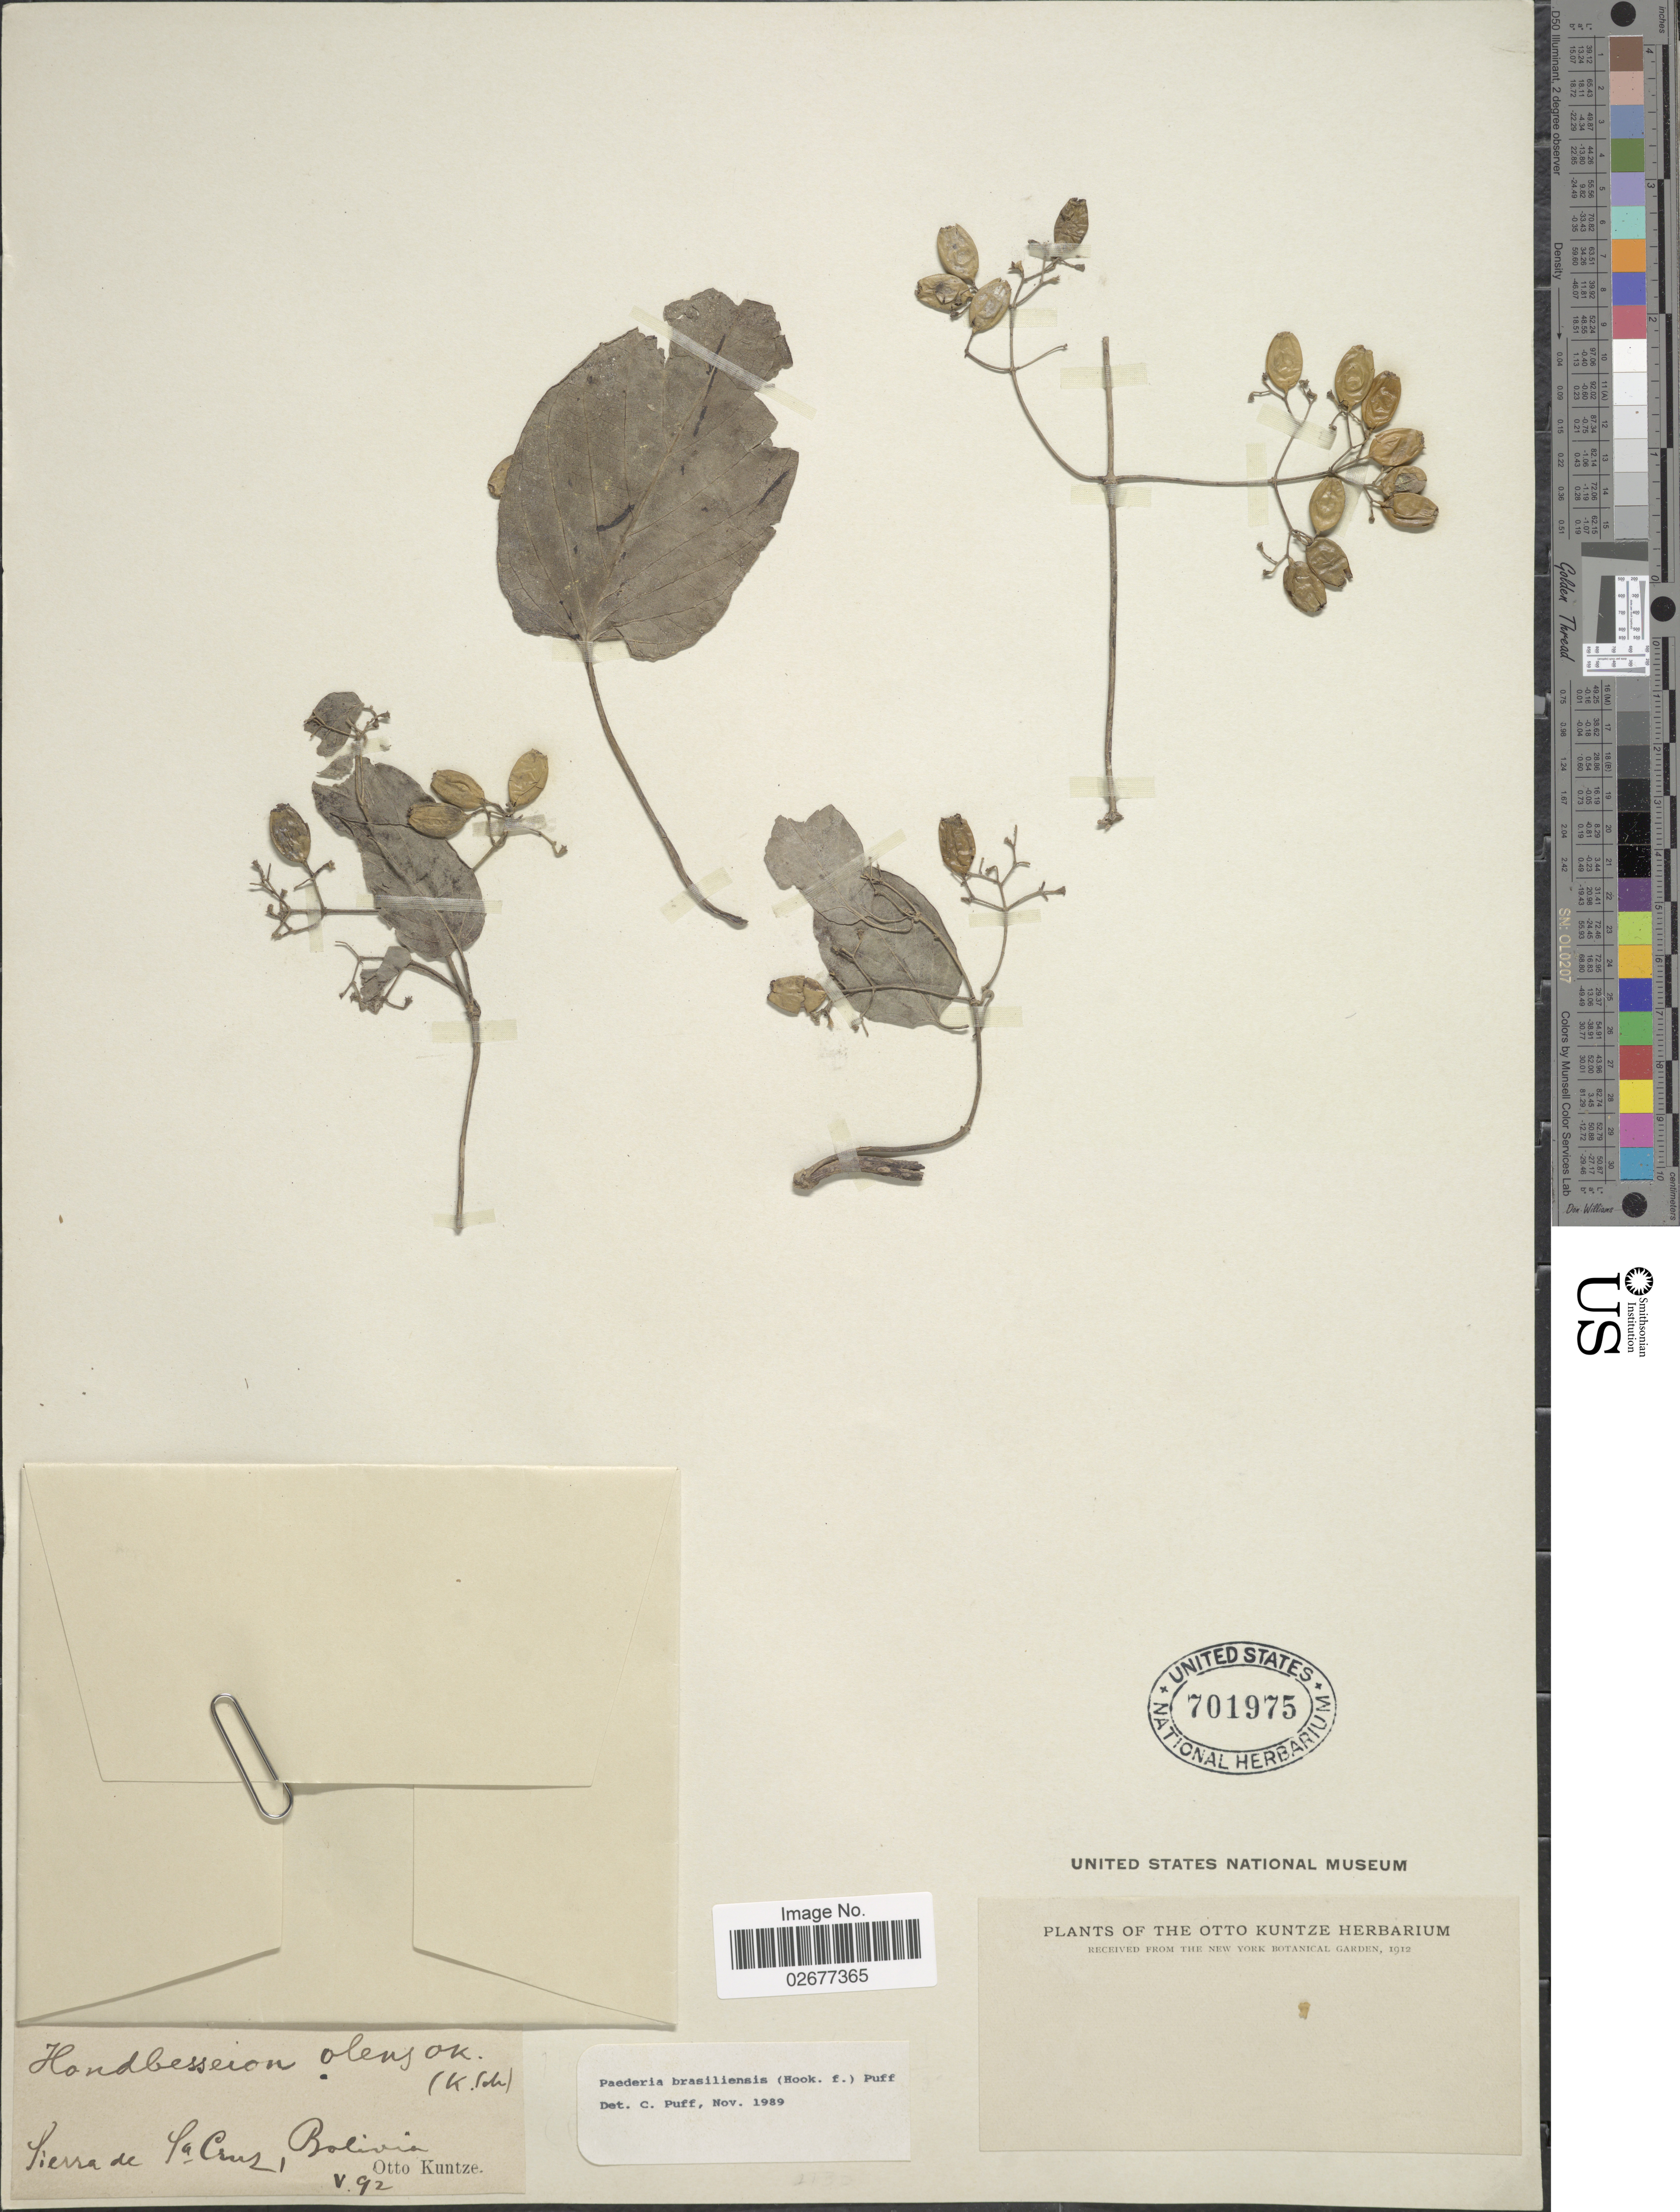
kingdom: Plantae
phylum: Tracheophyta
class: Magnoliopsida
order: Gentianales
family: Rubiaceae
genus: Paederia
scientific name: Paederia brasiliensis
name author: (Hook. f.) Puff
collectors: C.E.O. Kuntze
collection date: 1892-05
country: Bolivia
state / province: Santa Cruz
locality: Sierra de Sta. Cruz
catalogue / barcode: US 701975